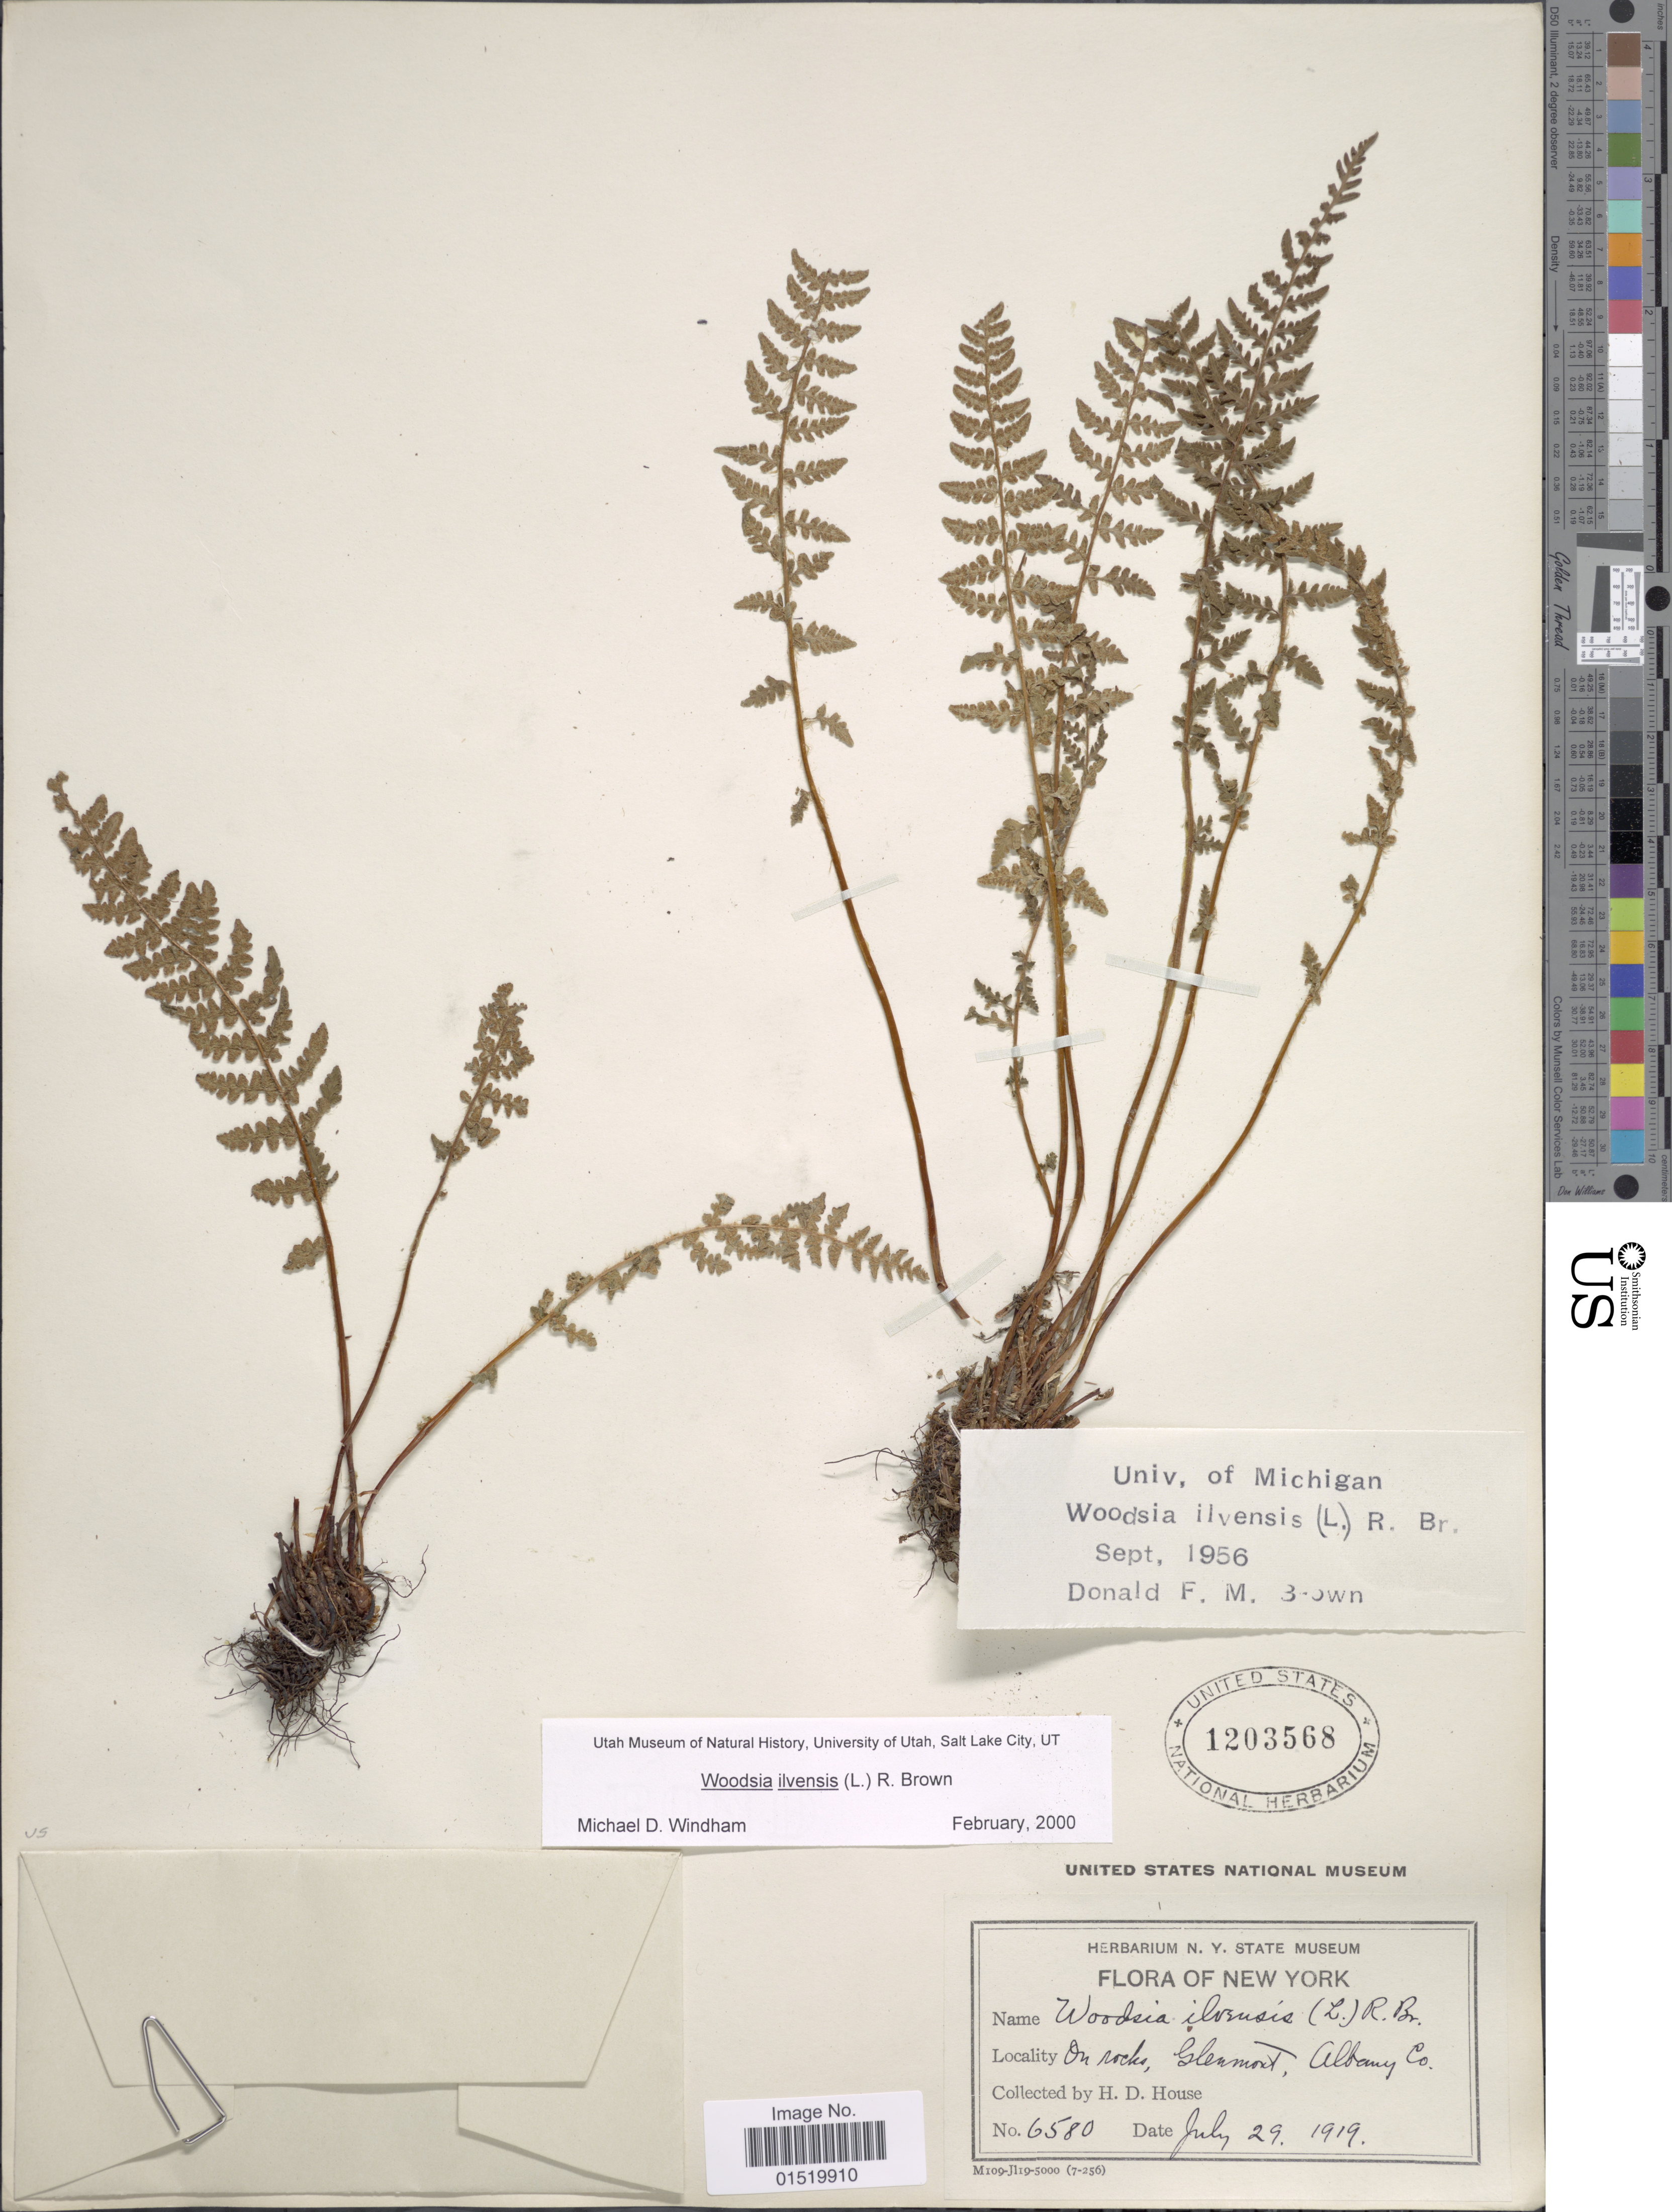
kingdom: Plantae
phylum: Tracheophyta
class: Polypodiopsida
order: Polypodiales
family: Woodsiaceae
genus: Woodsia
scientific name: Woodsia ilvensis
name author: (L.) R. Br.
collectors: H. D. House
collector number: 6580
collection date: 1919-07-29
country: United States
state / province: New York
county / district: Albany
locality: On rocks, Glenmont, Albany Co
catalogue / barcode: US 1203568